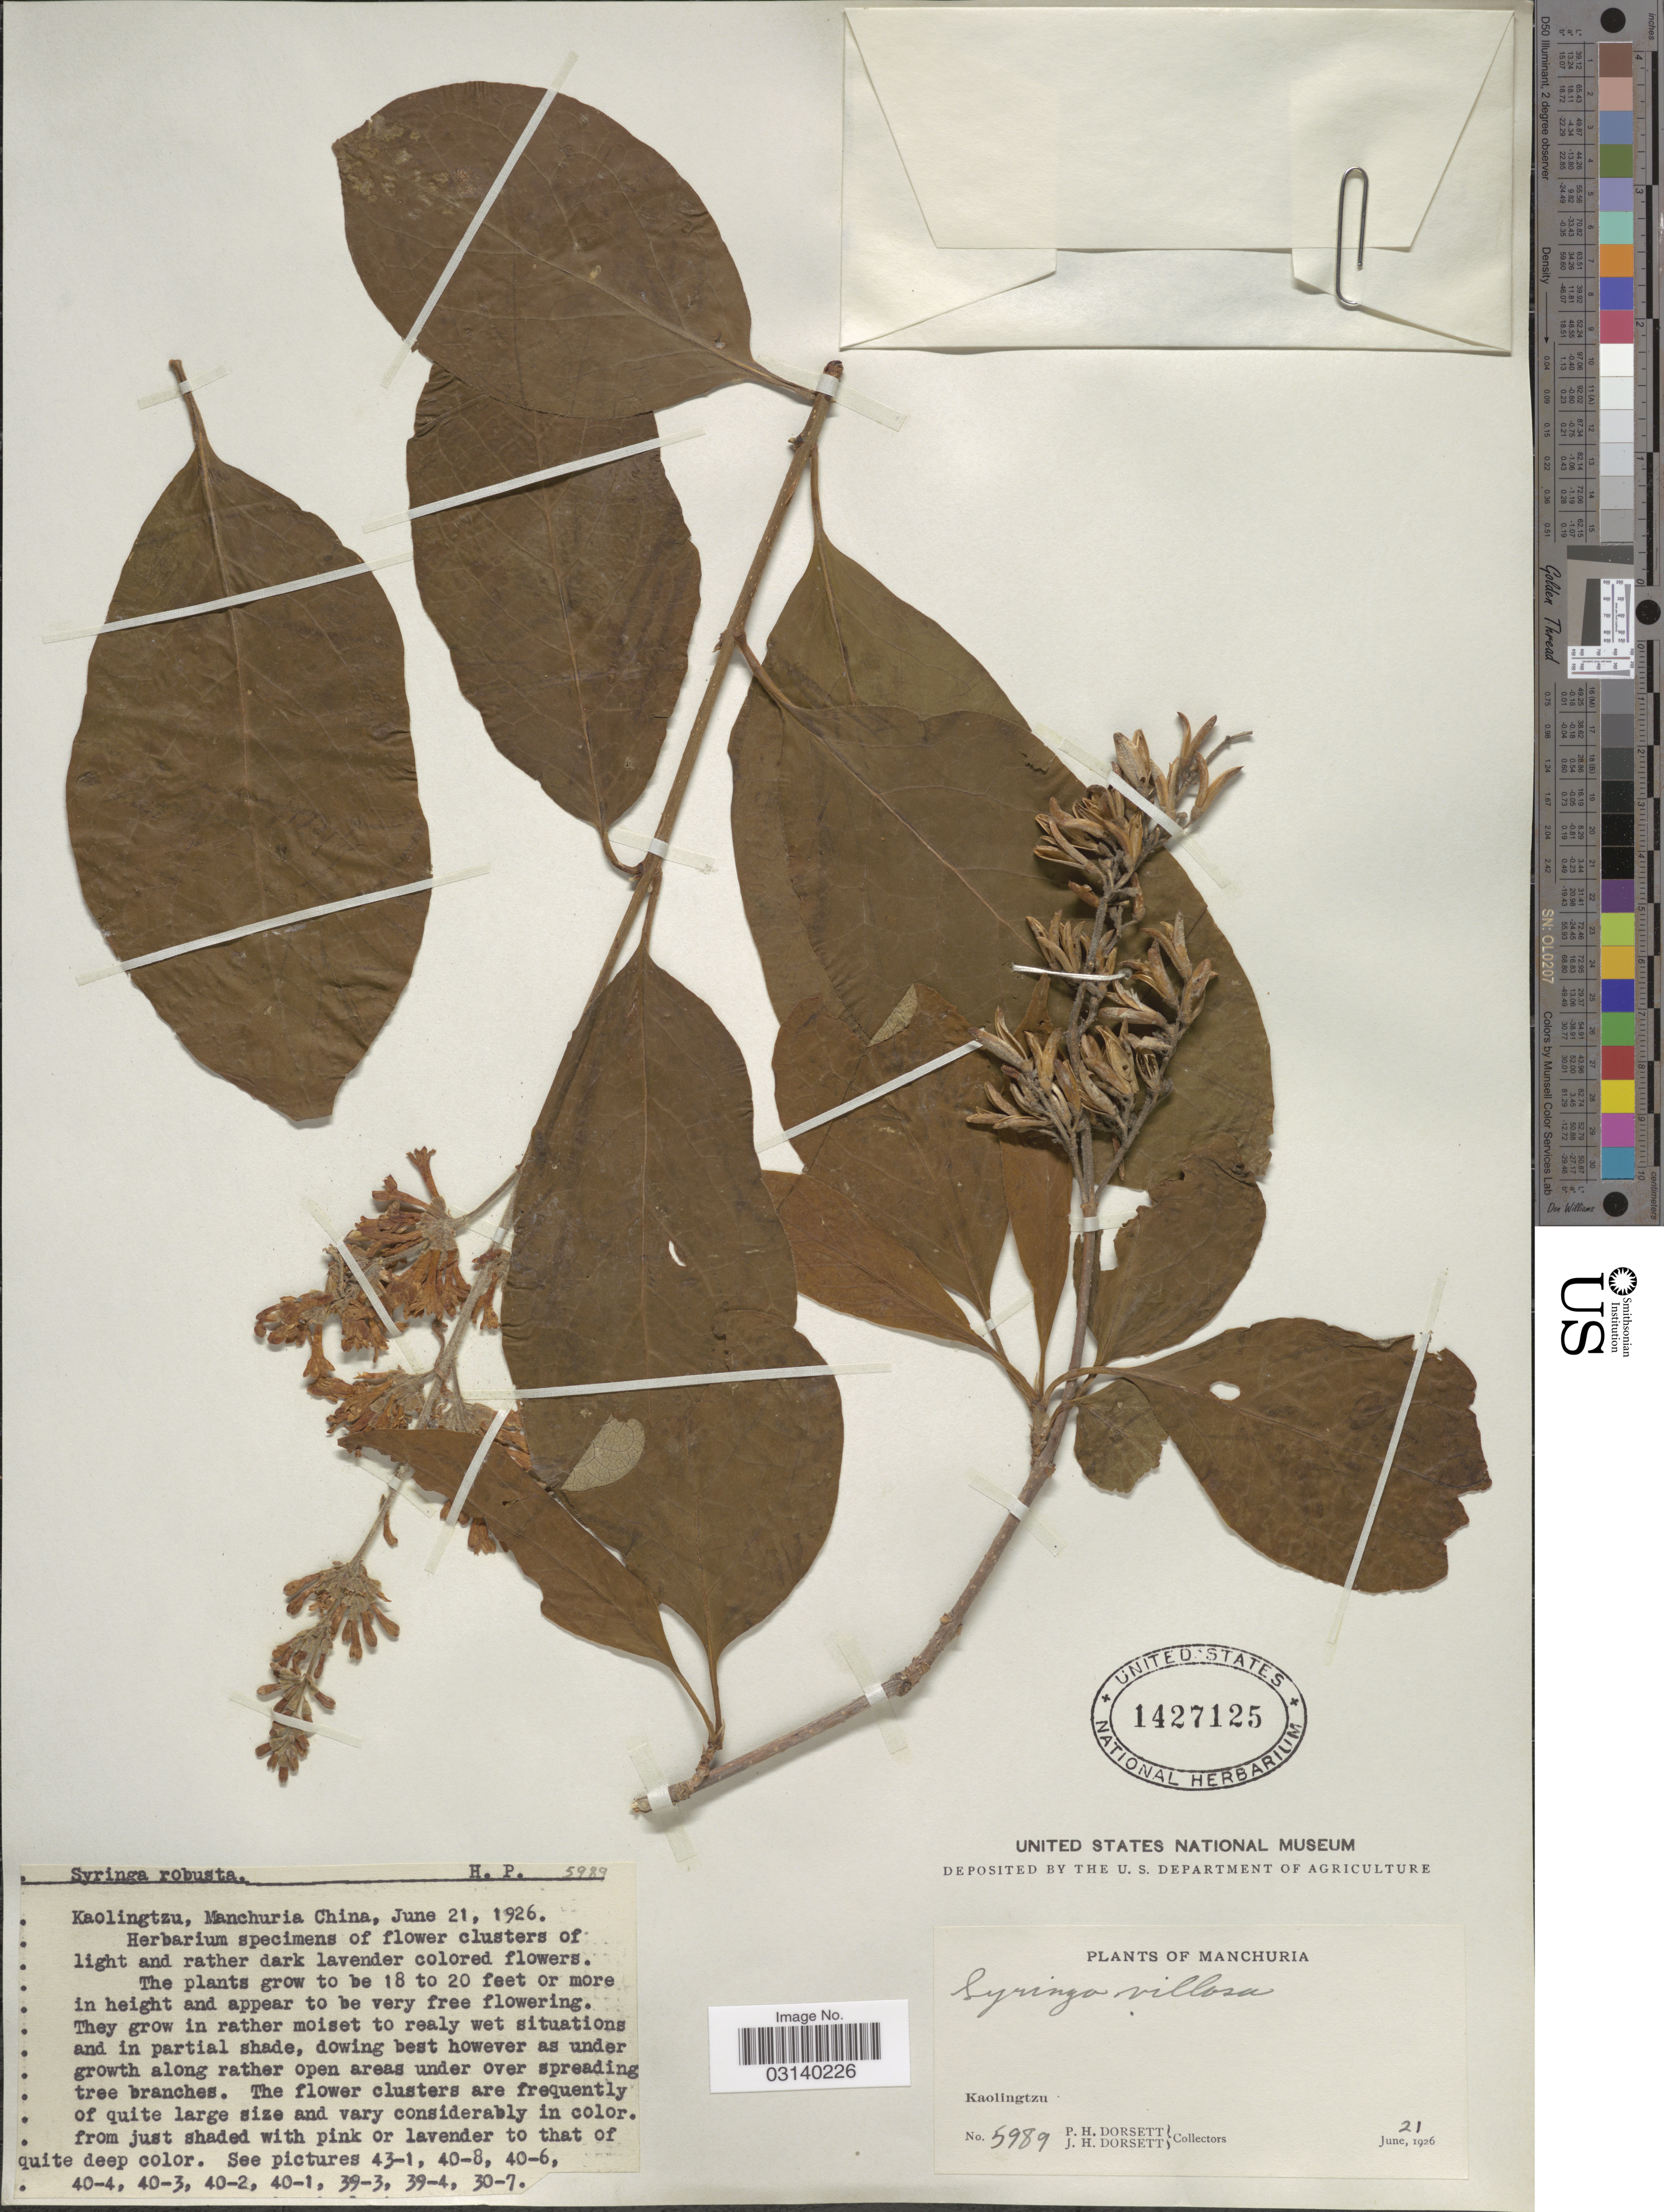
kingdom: Plantae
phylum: Tracheophyta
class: Magnoliopsida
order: Lamiales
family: Oleaceae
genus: Syringa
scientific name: Syringa villosa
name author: Vahl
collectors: P. H. Dorsett & J. Dorsett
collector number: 5989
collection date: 1926-06-21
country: China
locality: Kaolingtzu, Manchuria.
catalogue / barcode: US 1427125